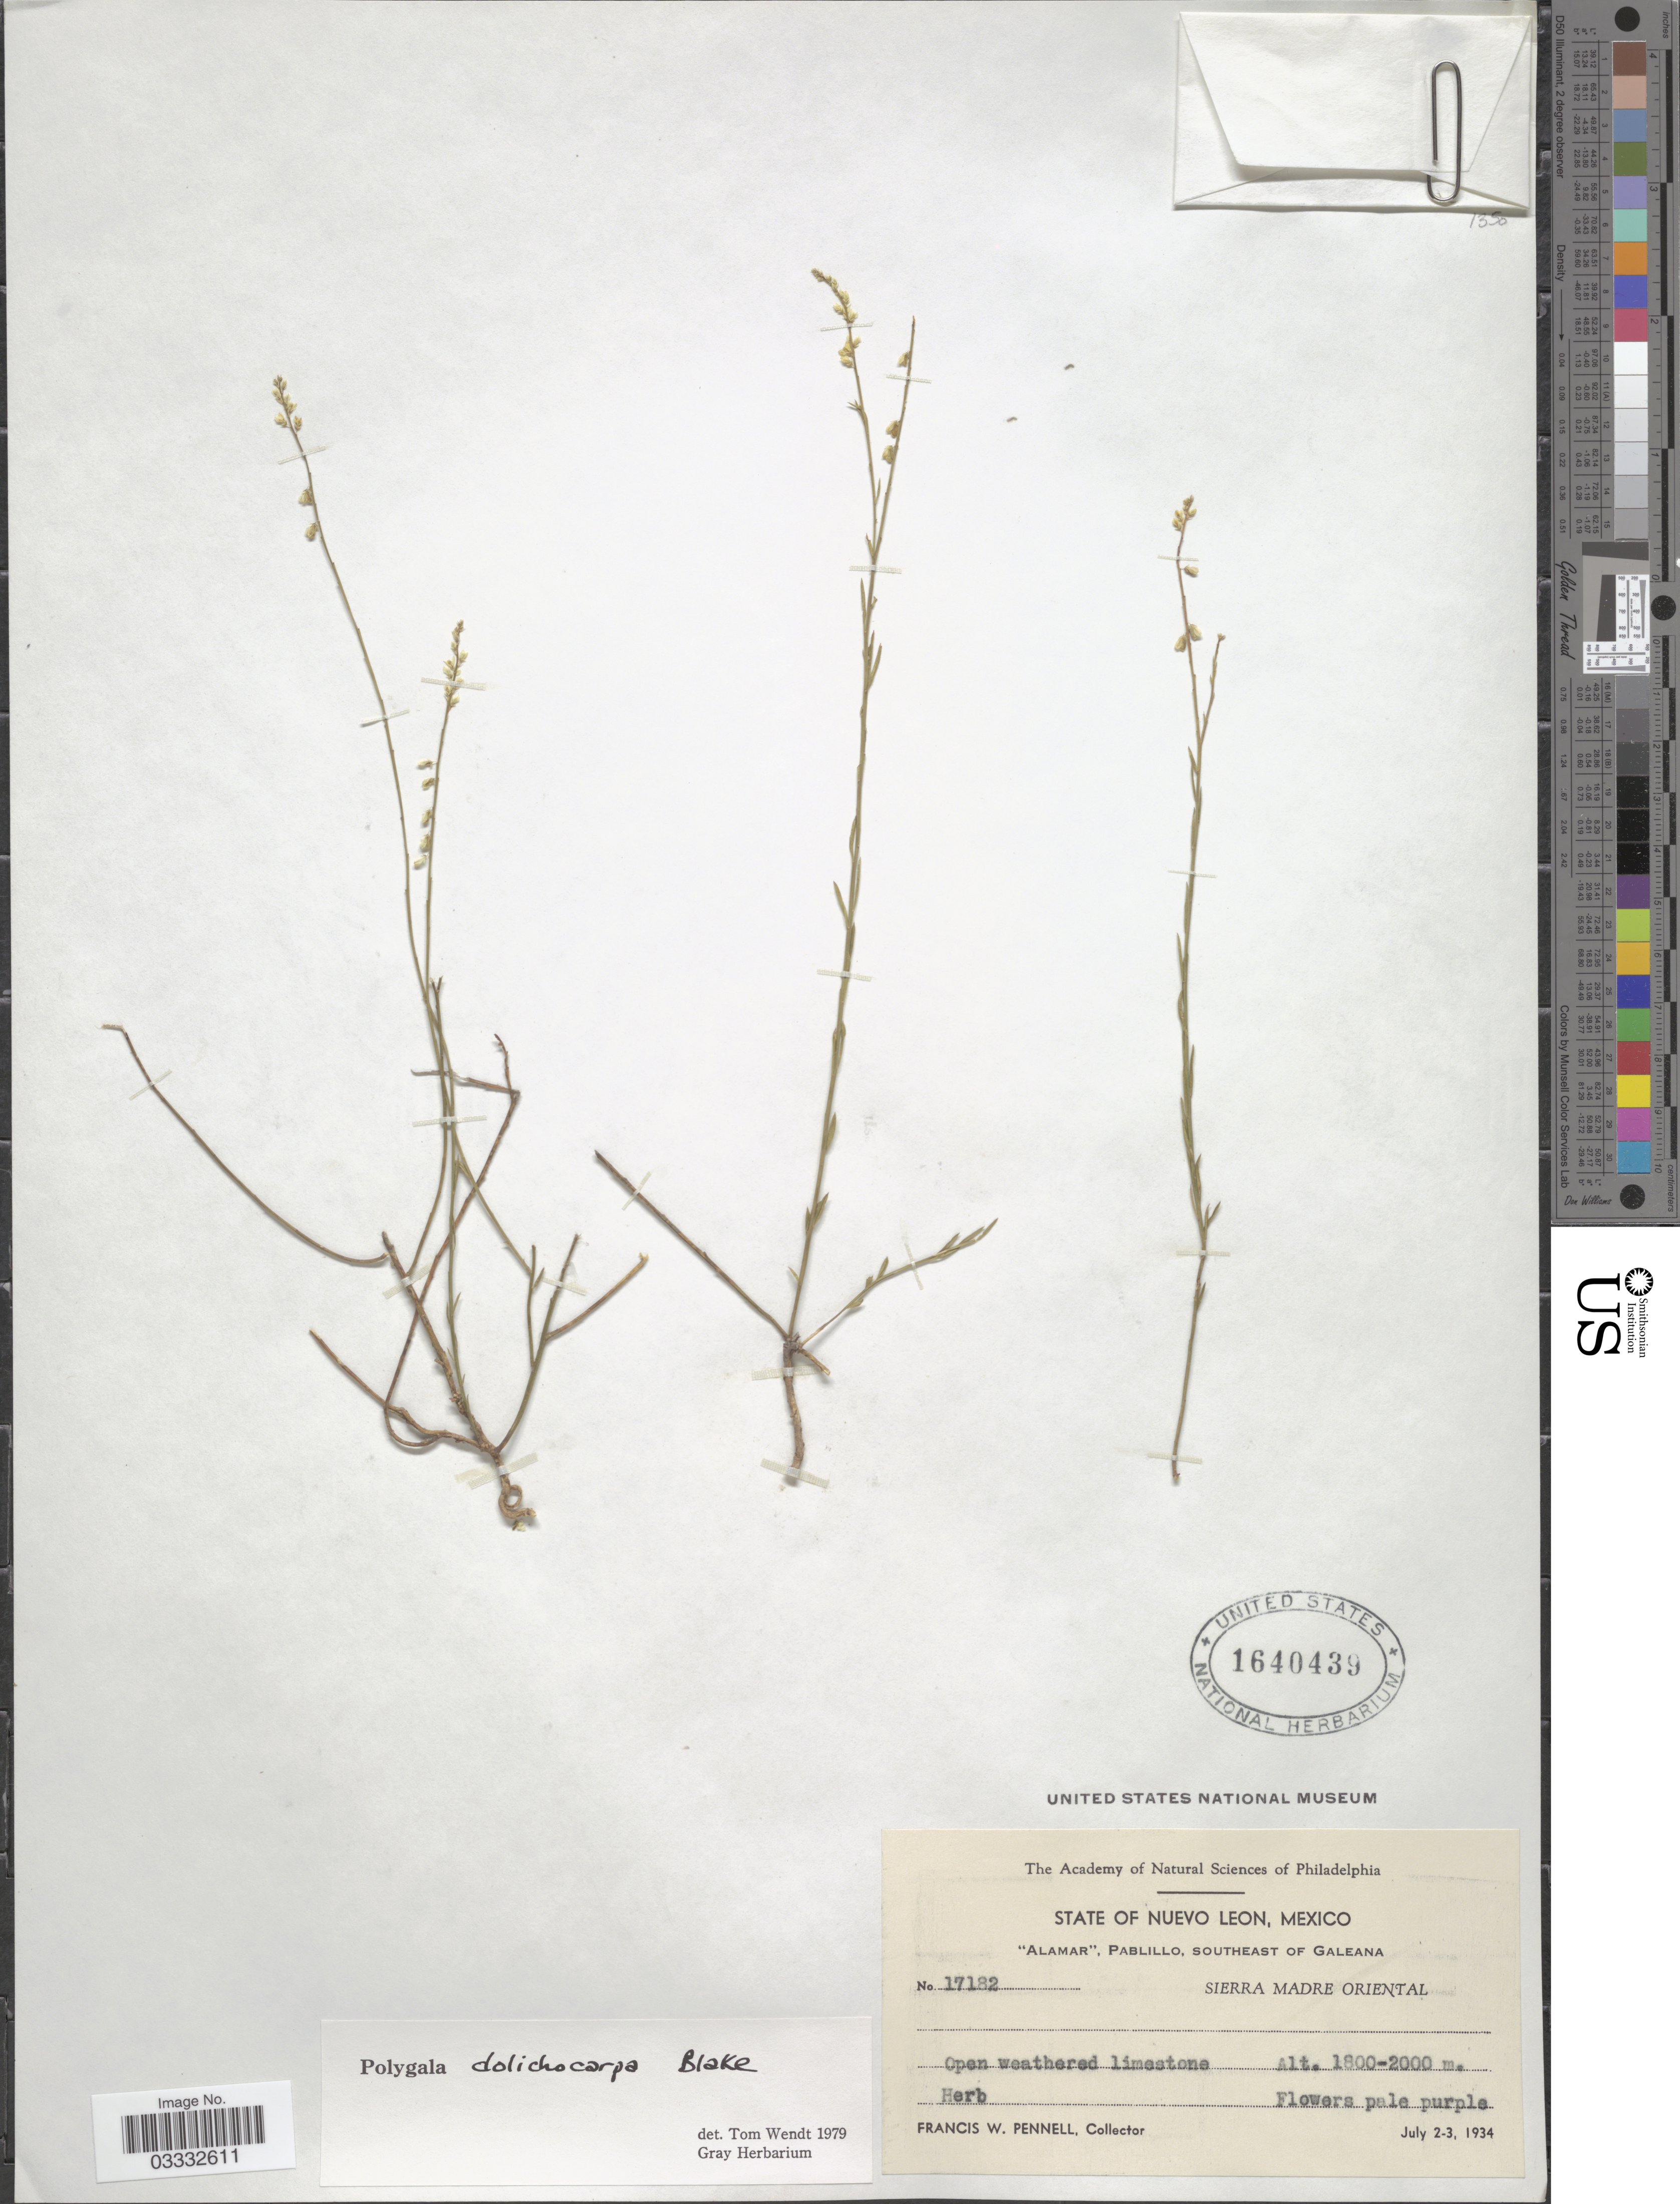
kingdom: Plantae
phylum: Tracheophyta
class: Magnoliopsida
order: Fabales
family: Polygalaceae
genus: Polygala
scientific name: Polygala dolichocarpa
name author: S.F. Blake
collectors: F. W. Pennell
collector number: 17182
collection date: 1934-07-02/1934-07-03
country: Mexico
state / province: Nuevo León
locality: Alamar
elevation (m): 1800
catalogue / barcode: US 1640439